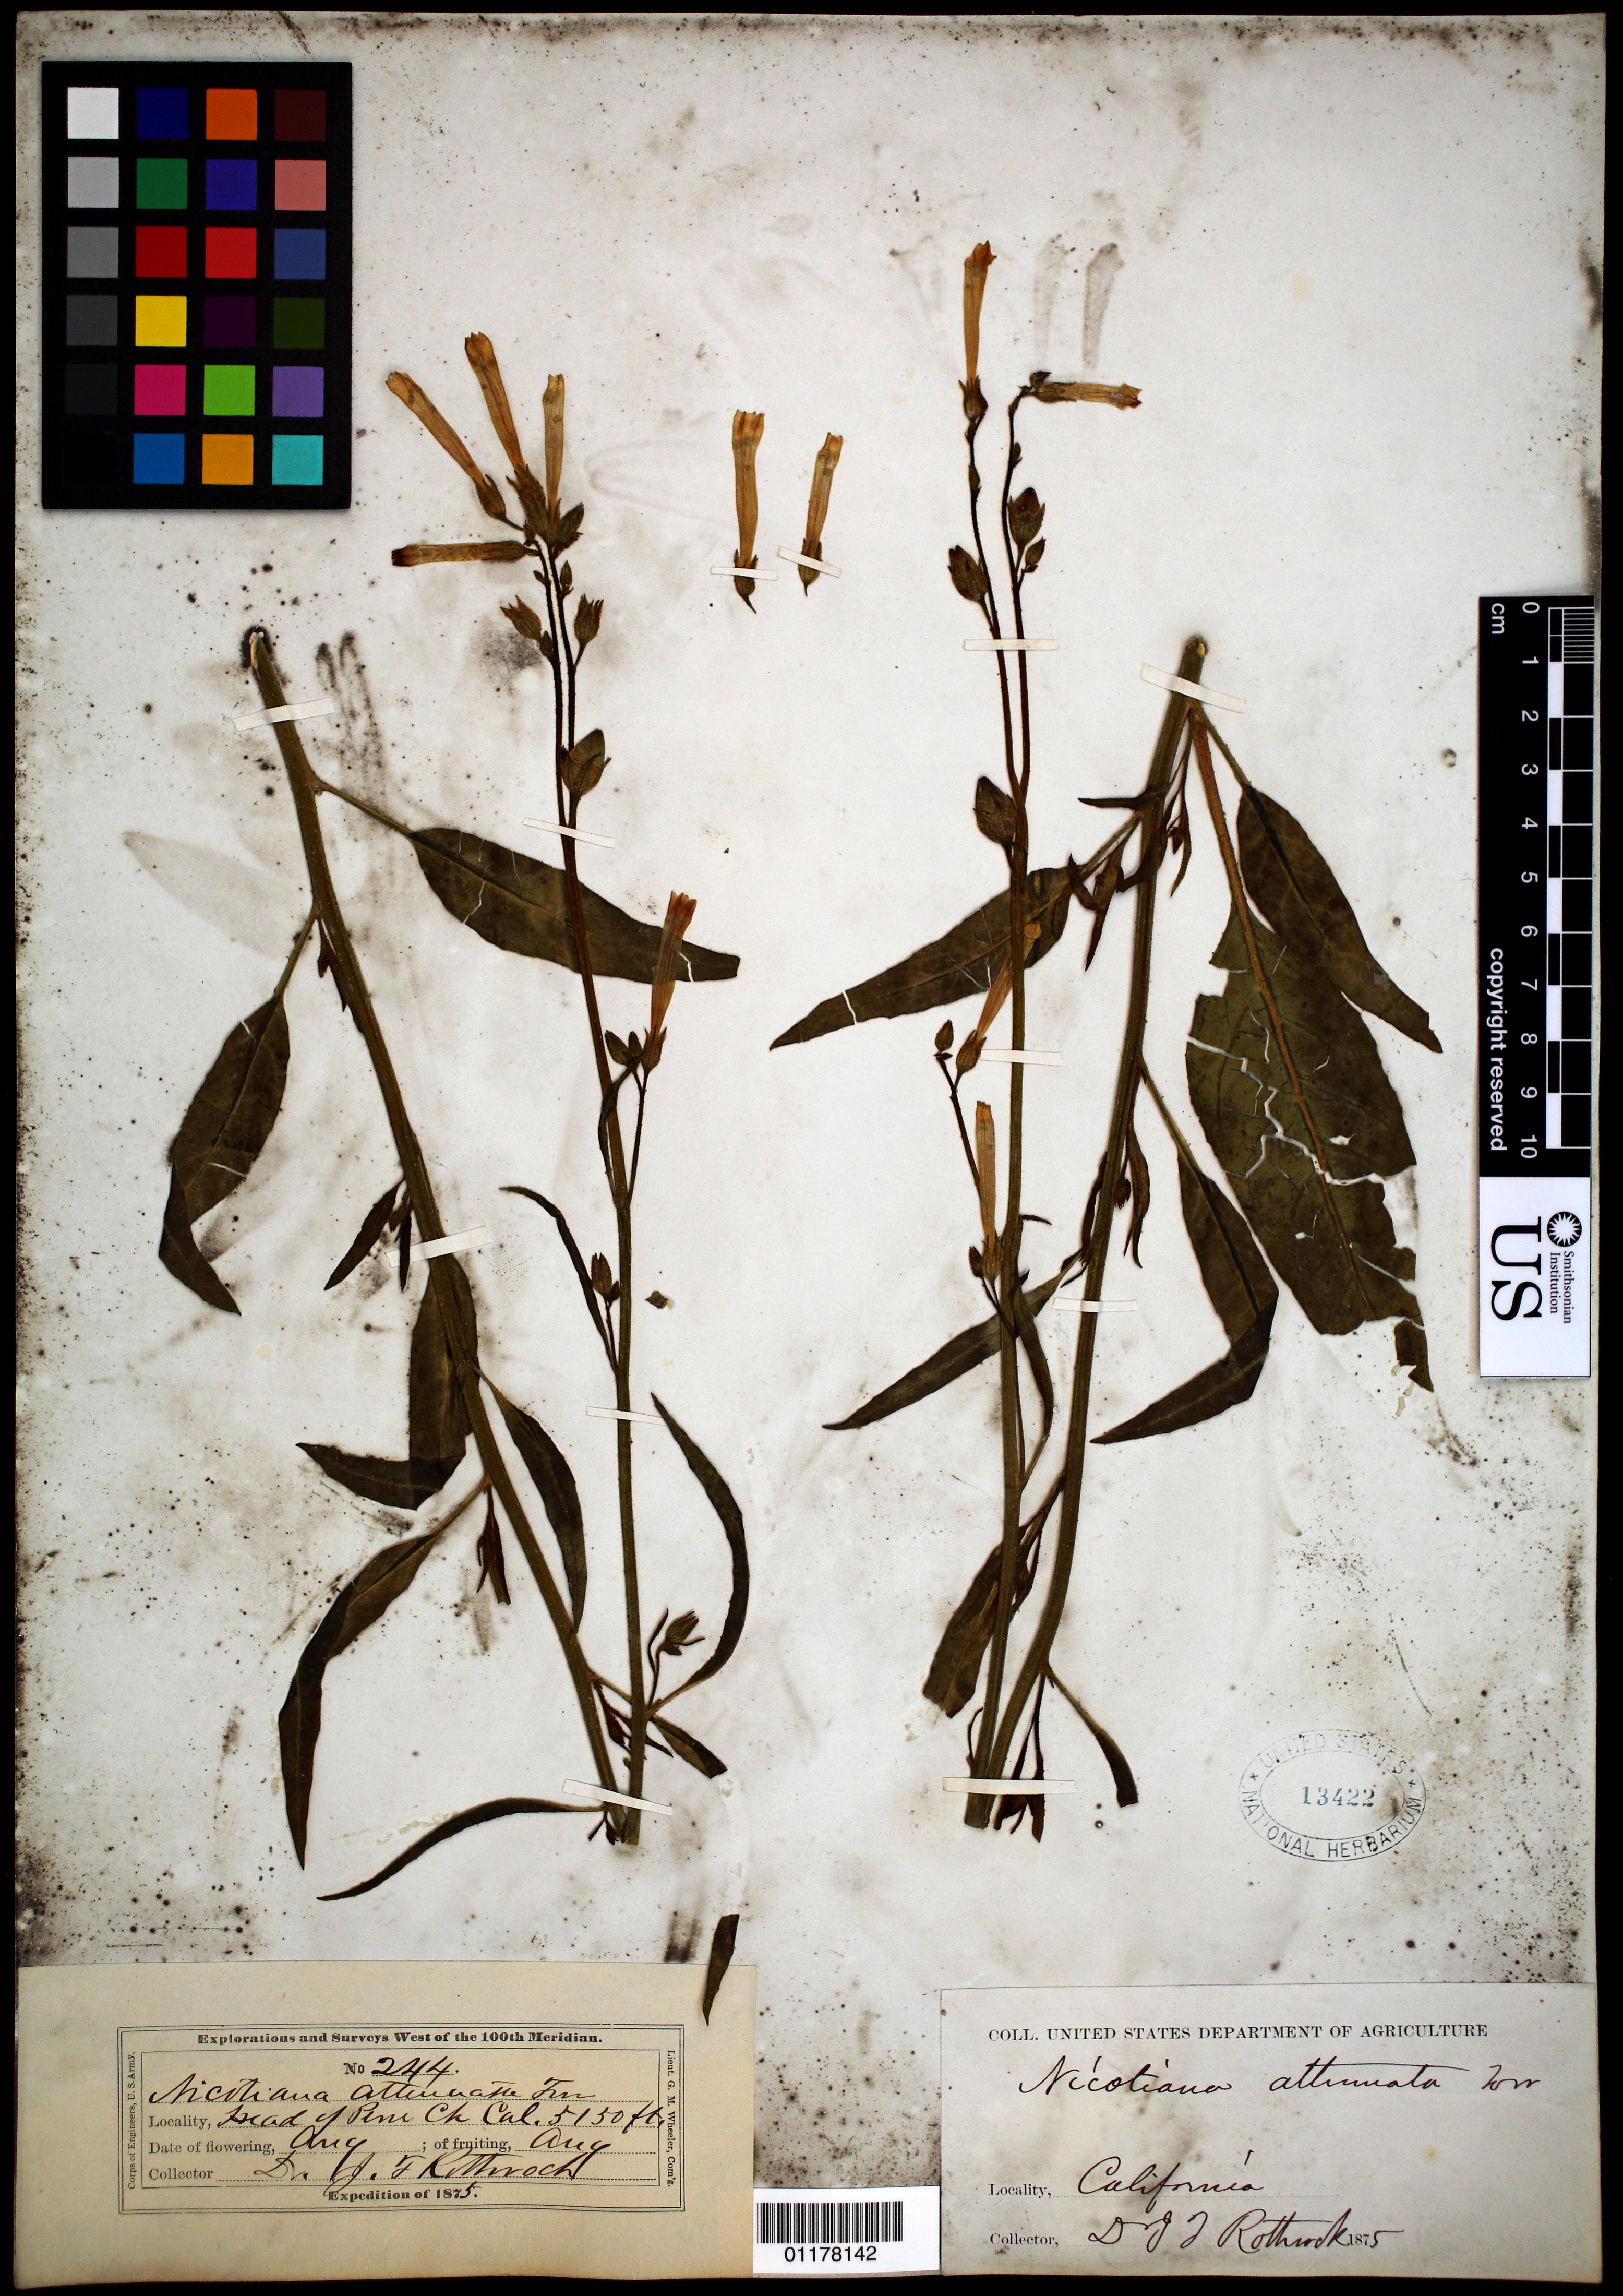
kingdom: Plantae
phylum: Tracheophyta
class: Magnoliopsida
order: Solanales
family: Solanaceae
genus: Nicotiana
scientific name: Nicotiana attenuata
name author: Torr. ex S. Watson in C. King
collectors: J. T. Rothrock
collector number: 244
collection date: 1875-08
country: United States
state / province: California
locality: Head of Peru Ck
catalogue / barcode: US 13422